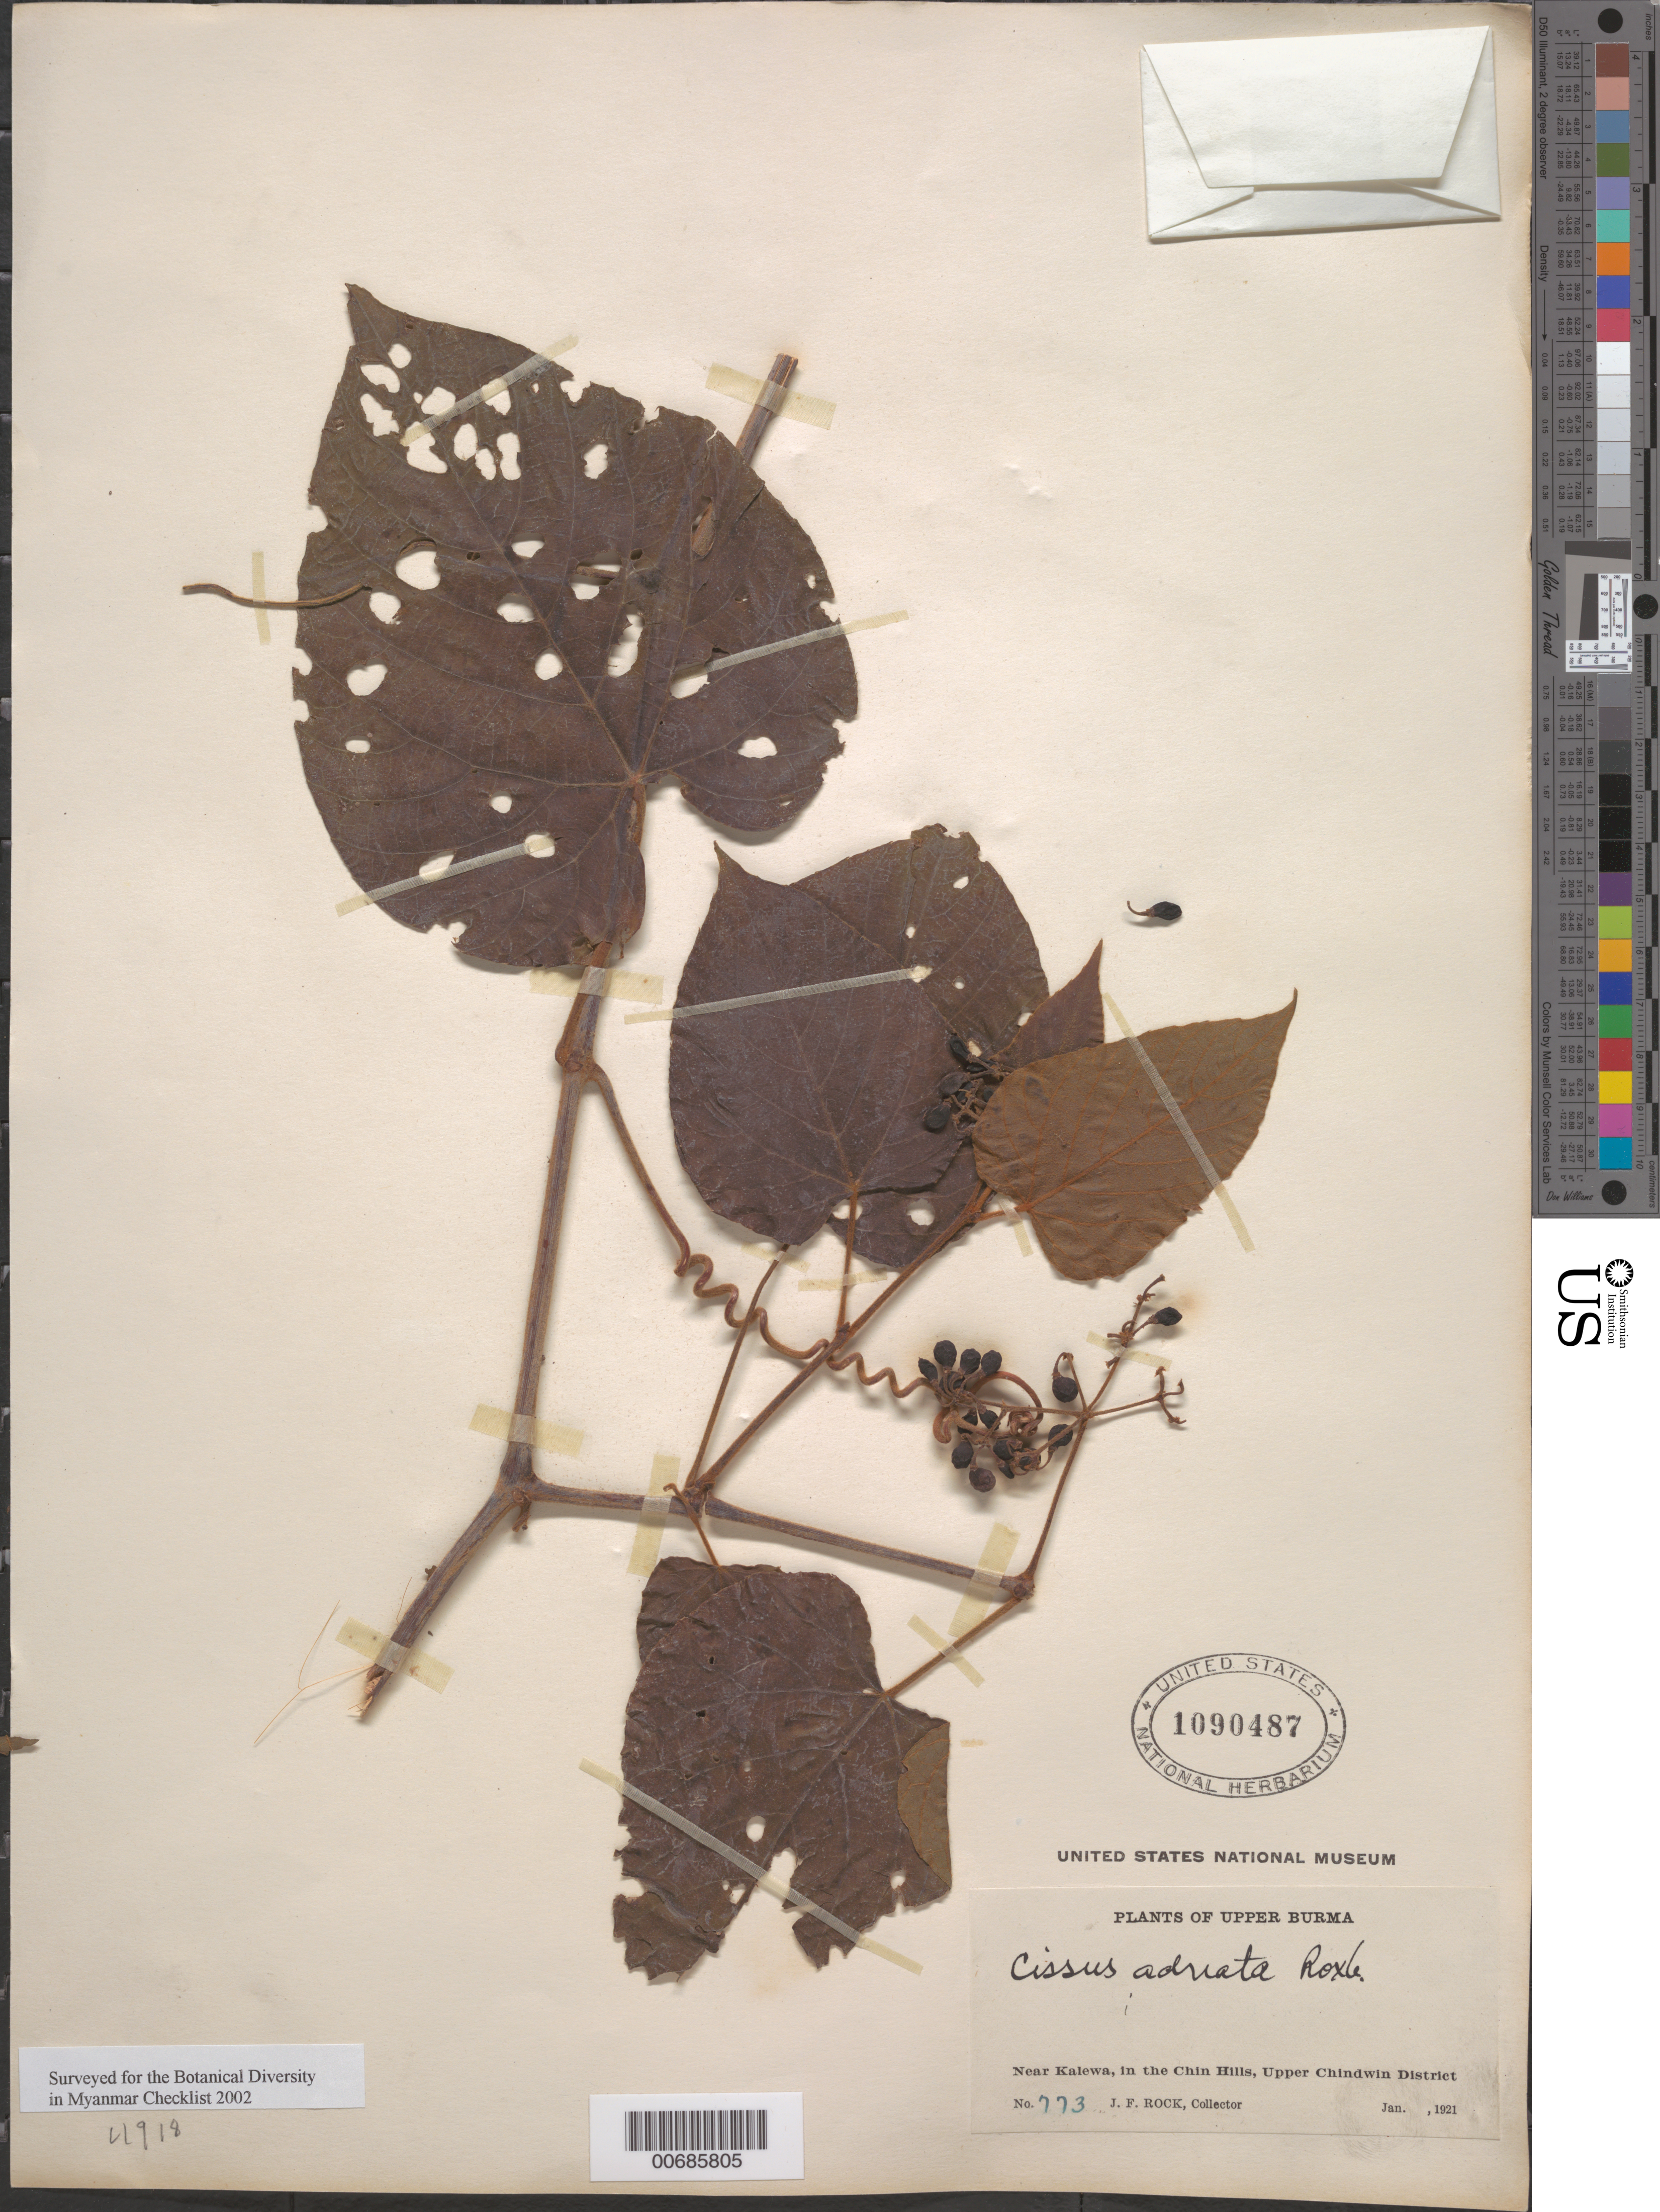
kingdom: Plantae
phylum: Tracheophyta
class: Magnoliopsida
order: Vitales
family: Vitaceae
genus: Cissus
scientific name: Cissus adnata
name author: Roxb.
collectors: J. F. Rock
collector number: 773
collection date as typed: Jan 1921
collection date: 1921-01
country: Myanmar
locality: Upper Chindwin Dist., near Kalewa, Chin Hills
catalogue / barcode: US 1090487